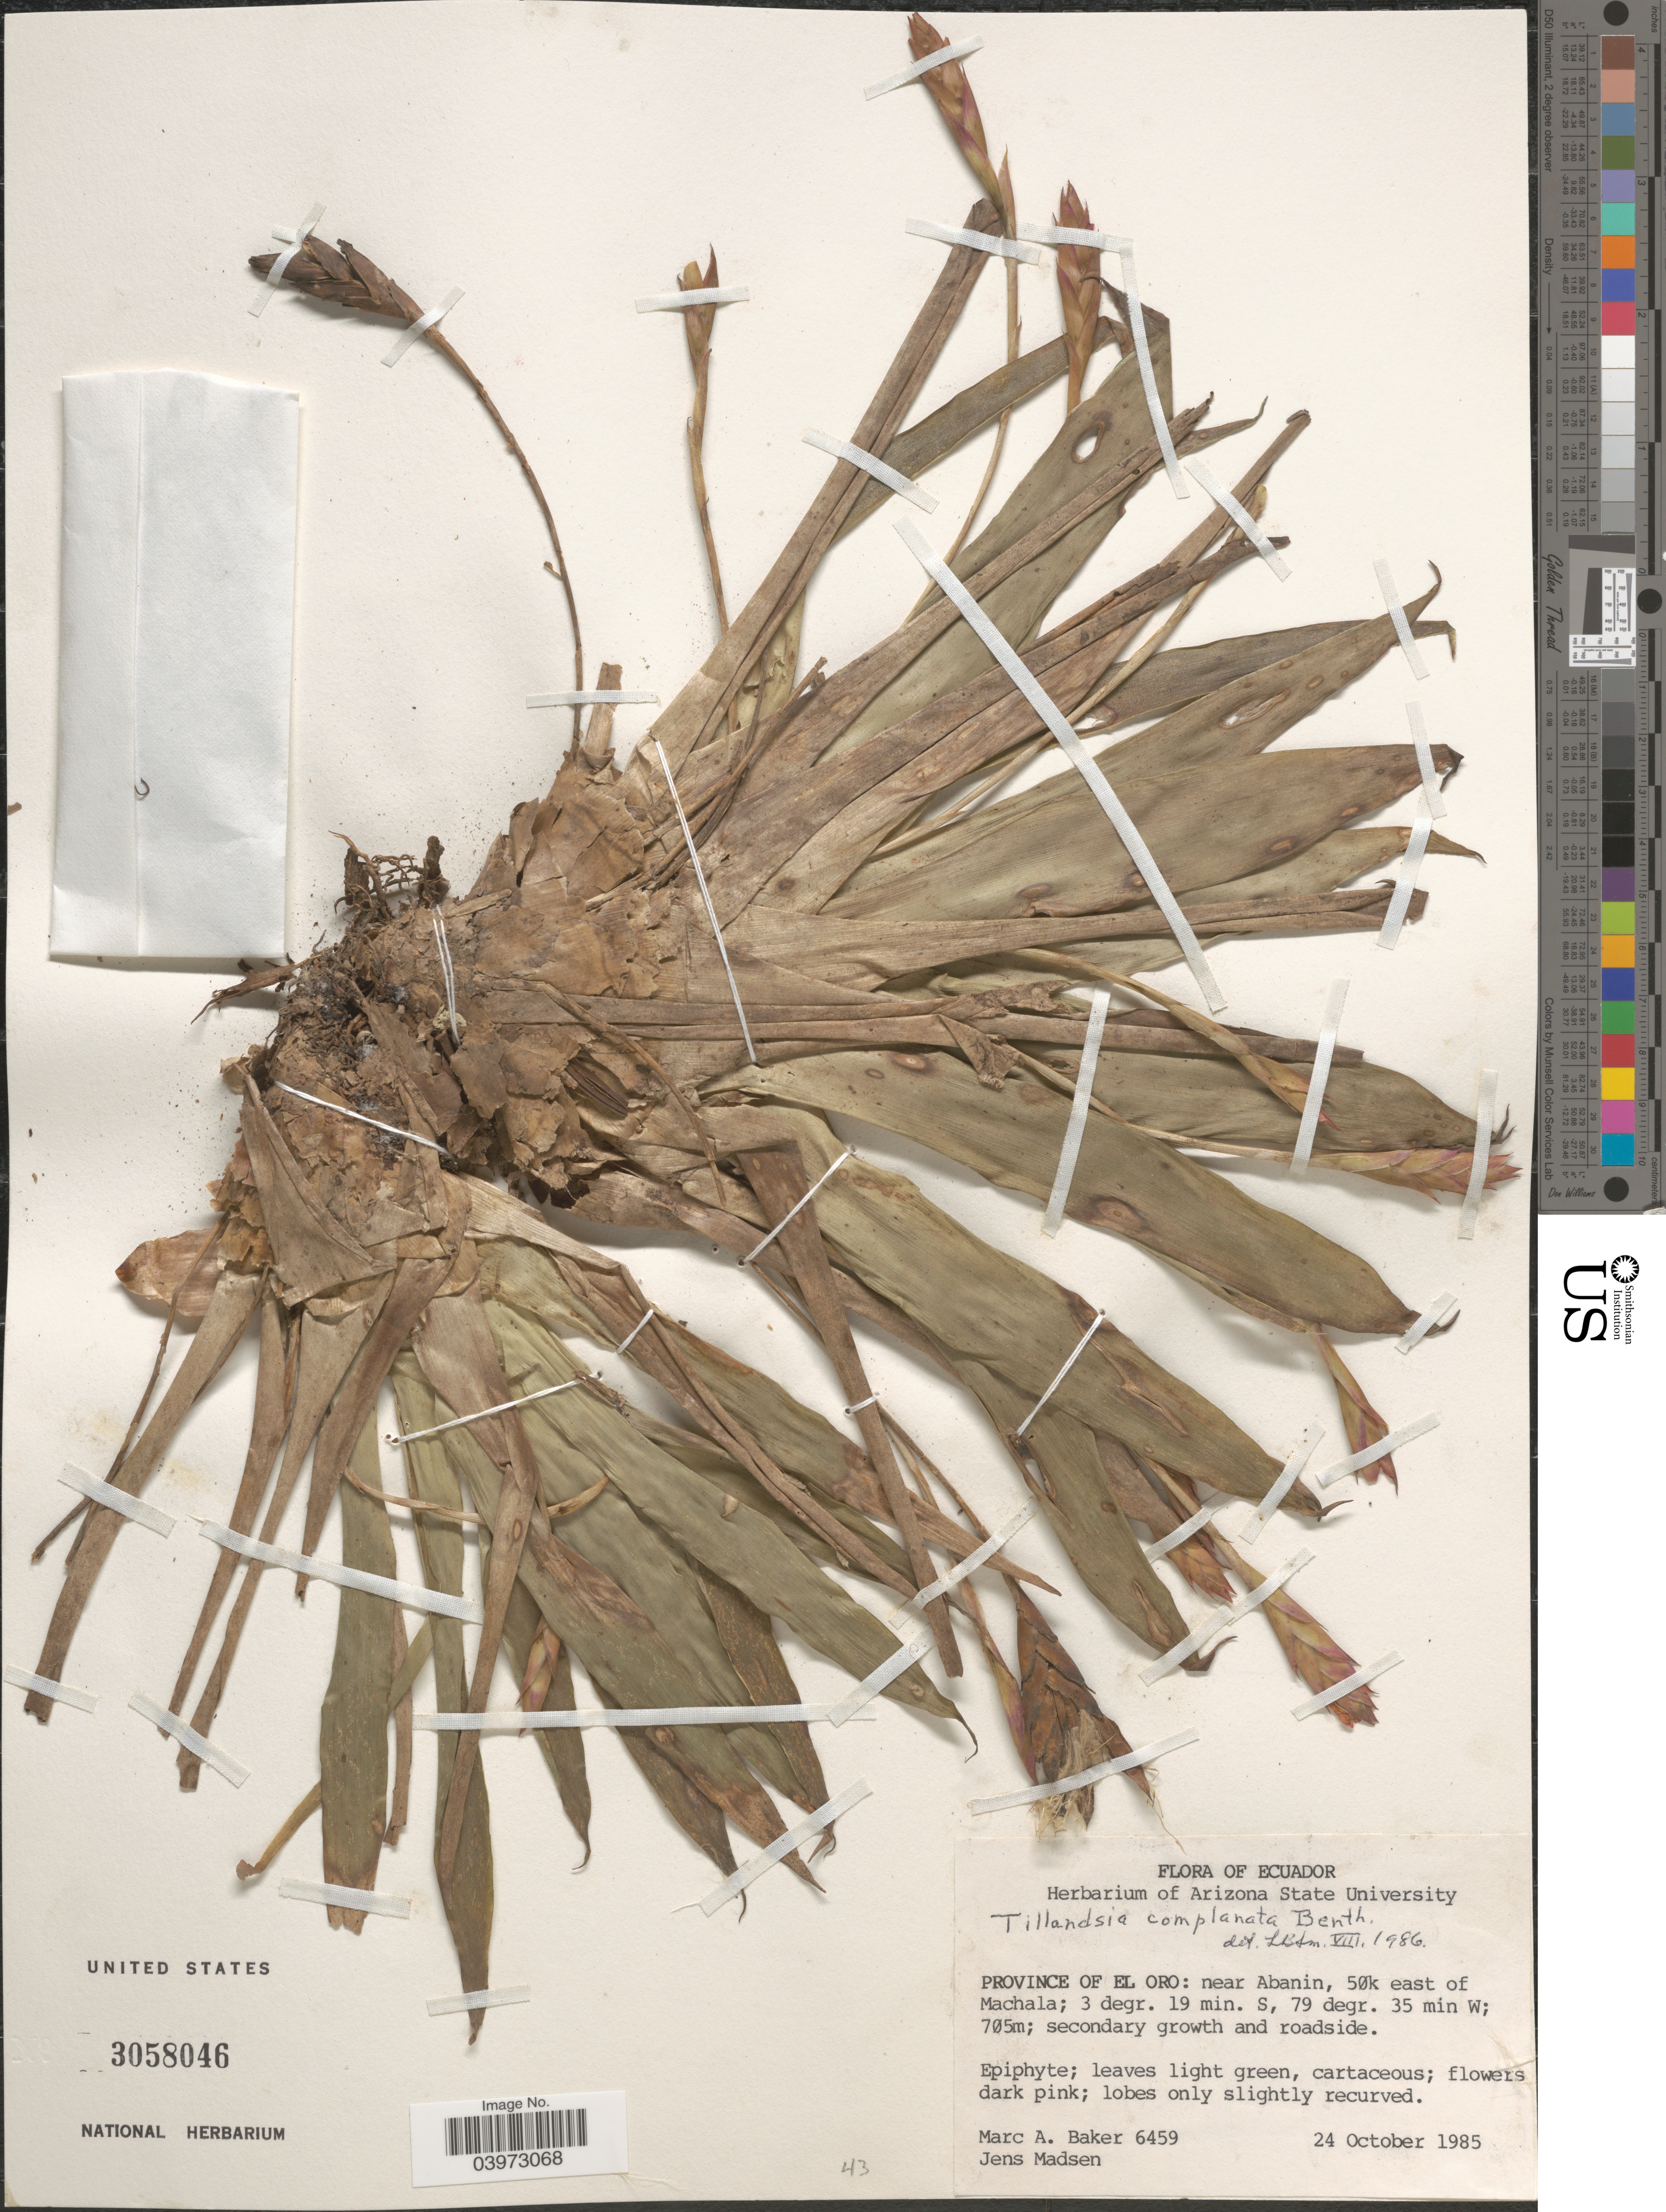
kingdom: Plantae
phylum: Tracheophyta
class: Liliopsida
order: Poales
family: Bromeliaceae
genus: Tillandsia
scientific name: Tillandsia complanata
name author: Benth.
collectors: M. A. Baker & J. E. Madsen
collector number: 6459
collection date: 1985-10-24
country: Ecuador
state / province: El Oro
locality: Near Abanin, 5Øk east of Machala.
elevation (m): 705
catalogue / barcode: US 3058046